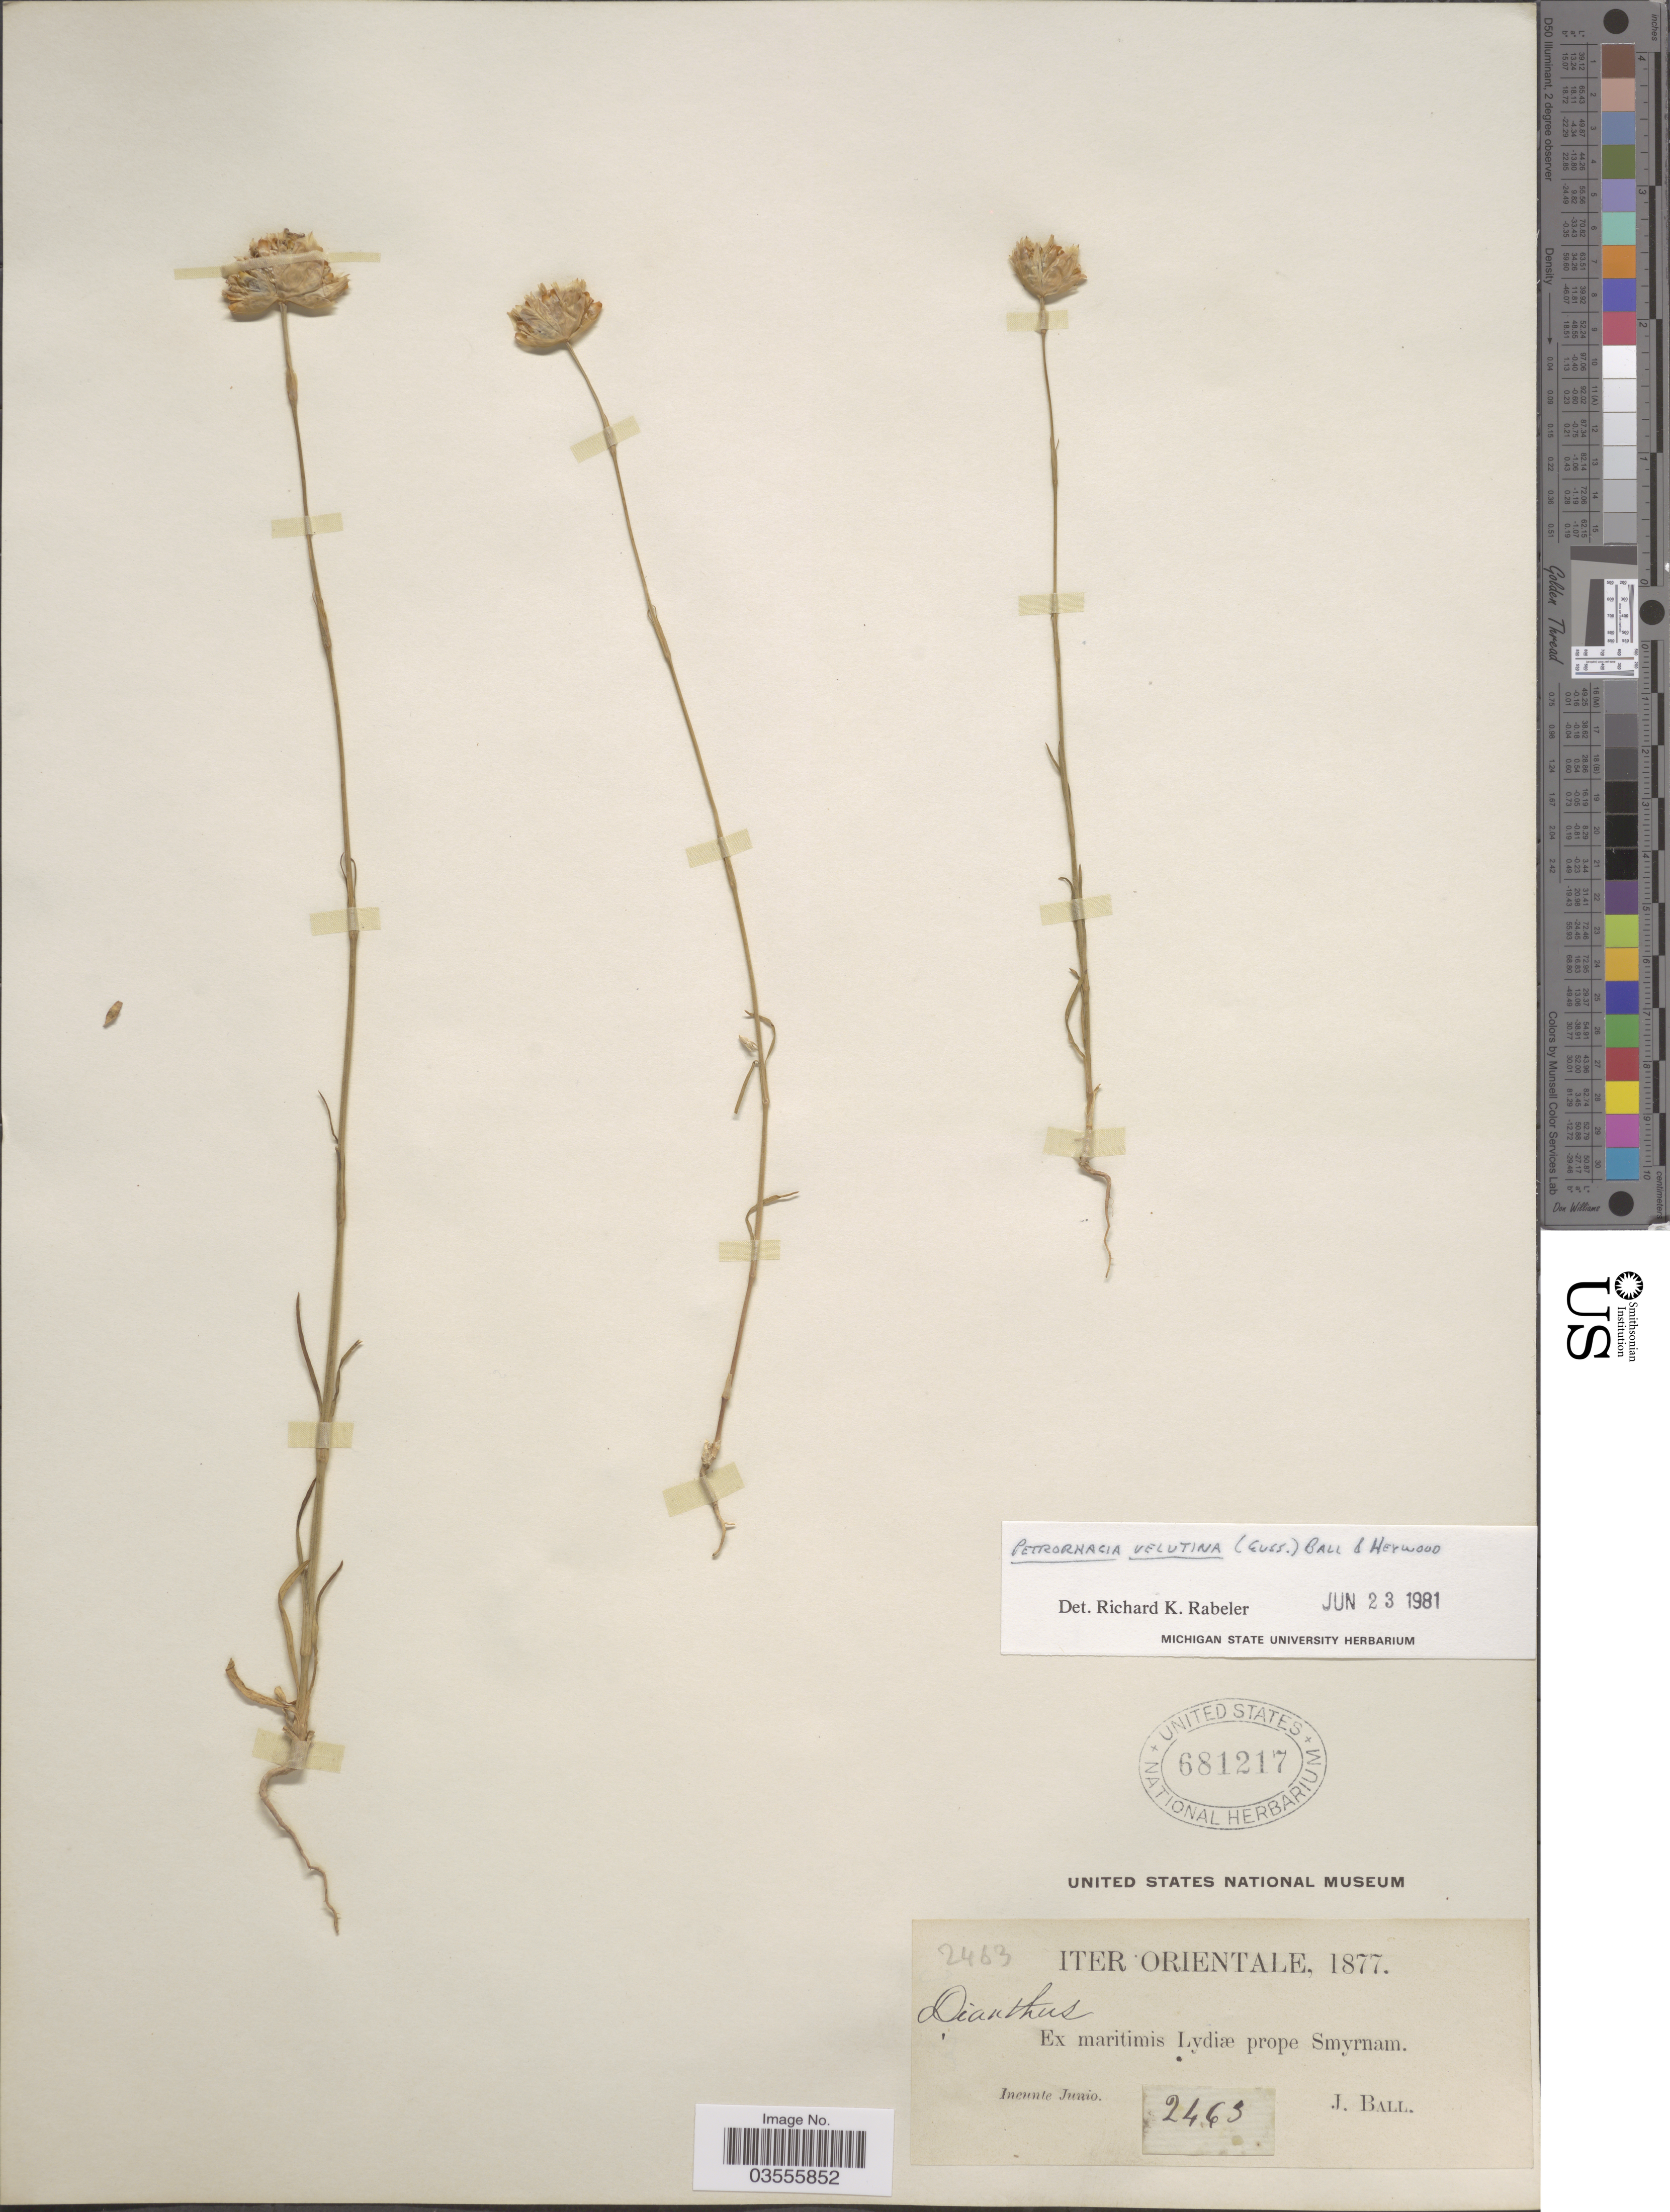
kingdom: Plantae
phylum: Tracheophyta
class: Magnoliopsida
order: Caryophyllales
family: Caryophyllaceae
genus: Petrorhagia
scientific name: Petrorhagia velutina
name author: (Guss.) P.W. Ball & Heywood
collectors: J. Ball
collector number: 2463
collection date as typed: Ineunte Junio 1877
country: Turkey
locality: Ex martimis Lydiæ prope Smyrnam.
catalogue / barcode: US 681217